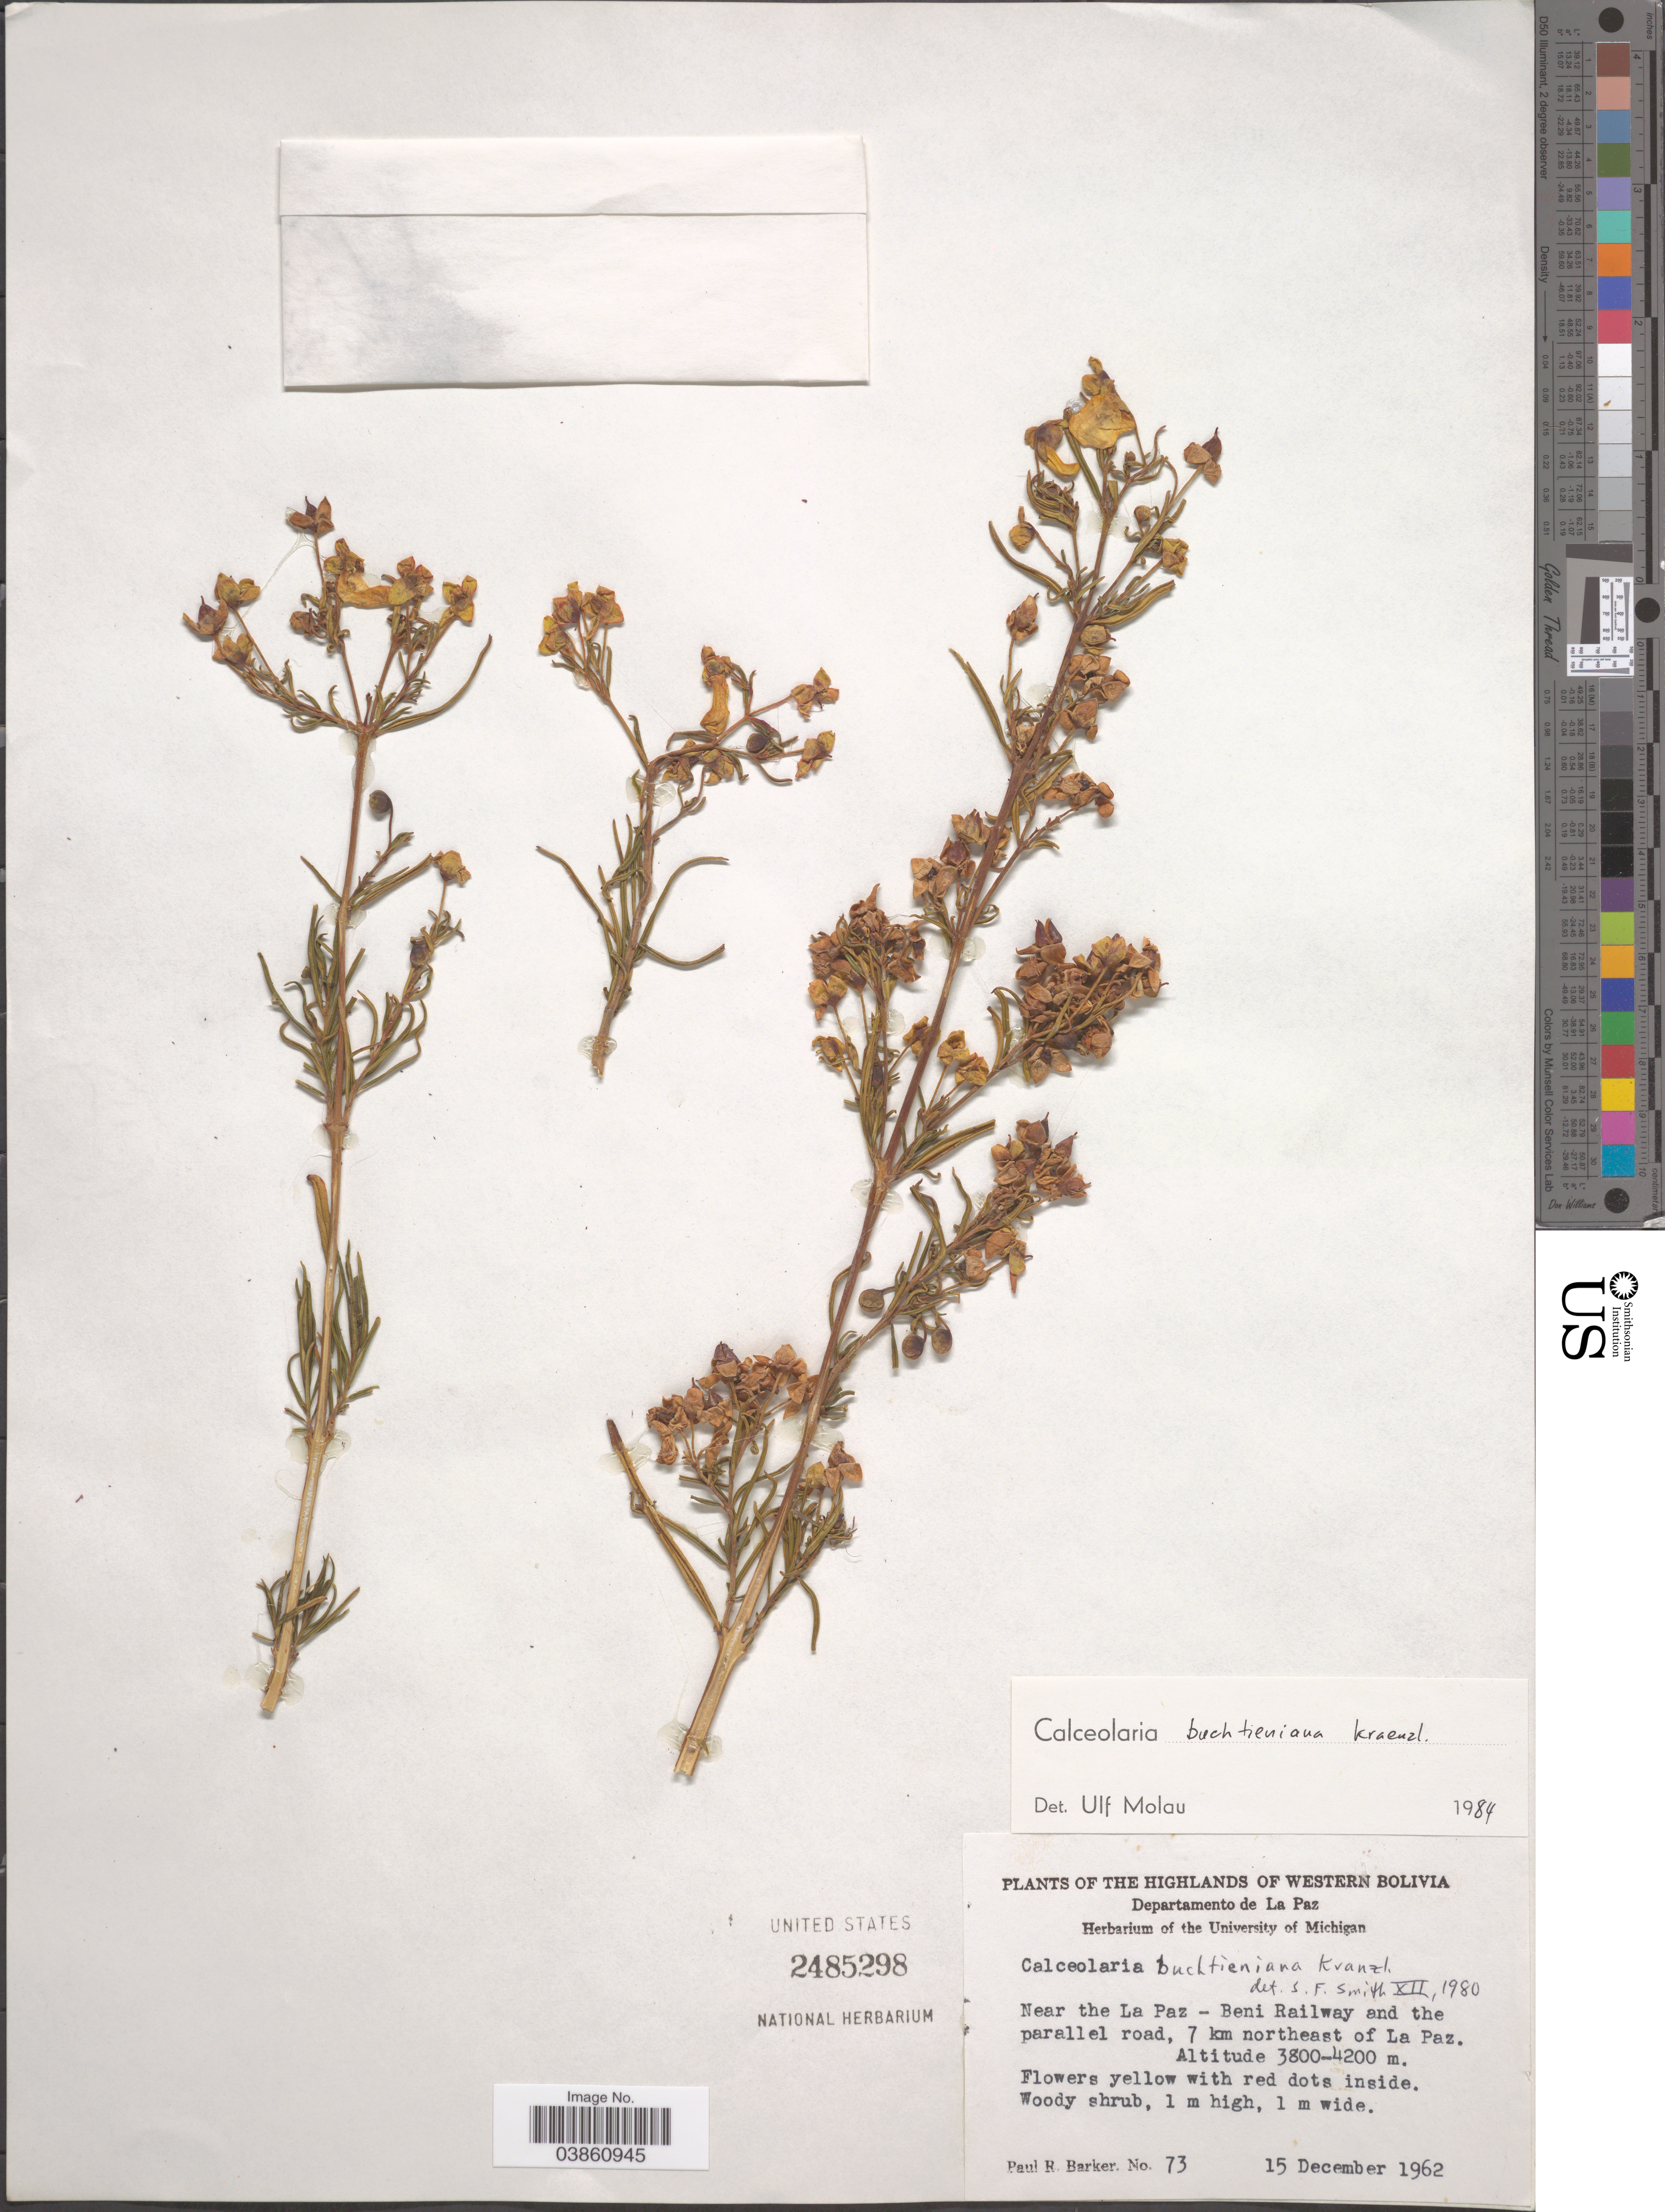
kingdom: Plantae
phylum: Tracheophyta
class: Magnoliopsida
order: Lamiales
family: Calceolariaceae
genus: Calceolaria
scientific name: Calceolaria buchtieniana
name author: Kraenzl.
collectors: P. R. Barker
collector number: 73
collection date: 1962-12-15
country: Bolivia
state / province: La Paz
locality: The Highlands of Western Bolivia. Departamento de La Paz. Near the La Paz - Beni Railway and the parallel road, 7 km northeast of La Paz.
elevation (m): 3800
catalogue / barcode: US 2485298